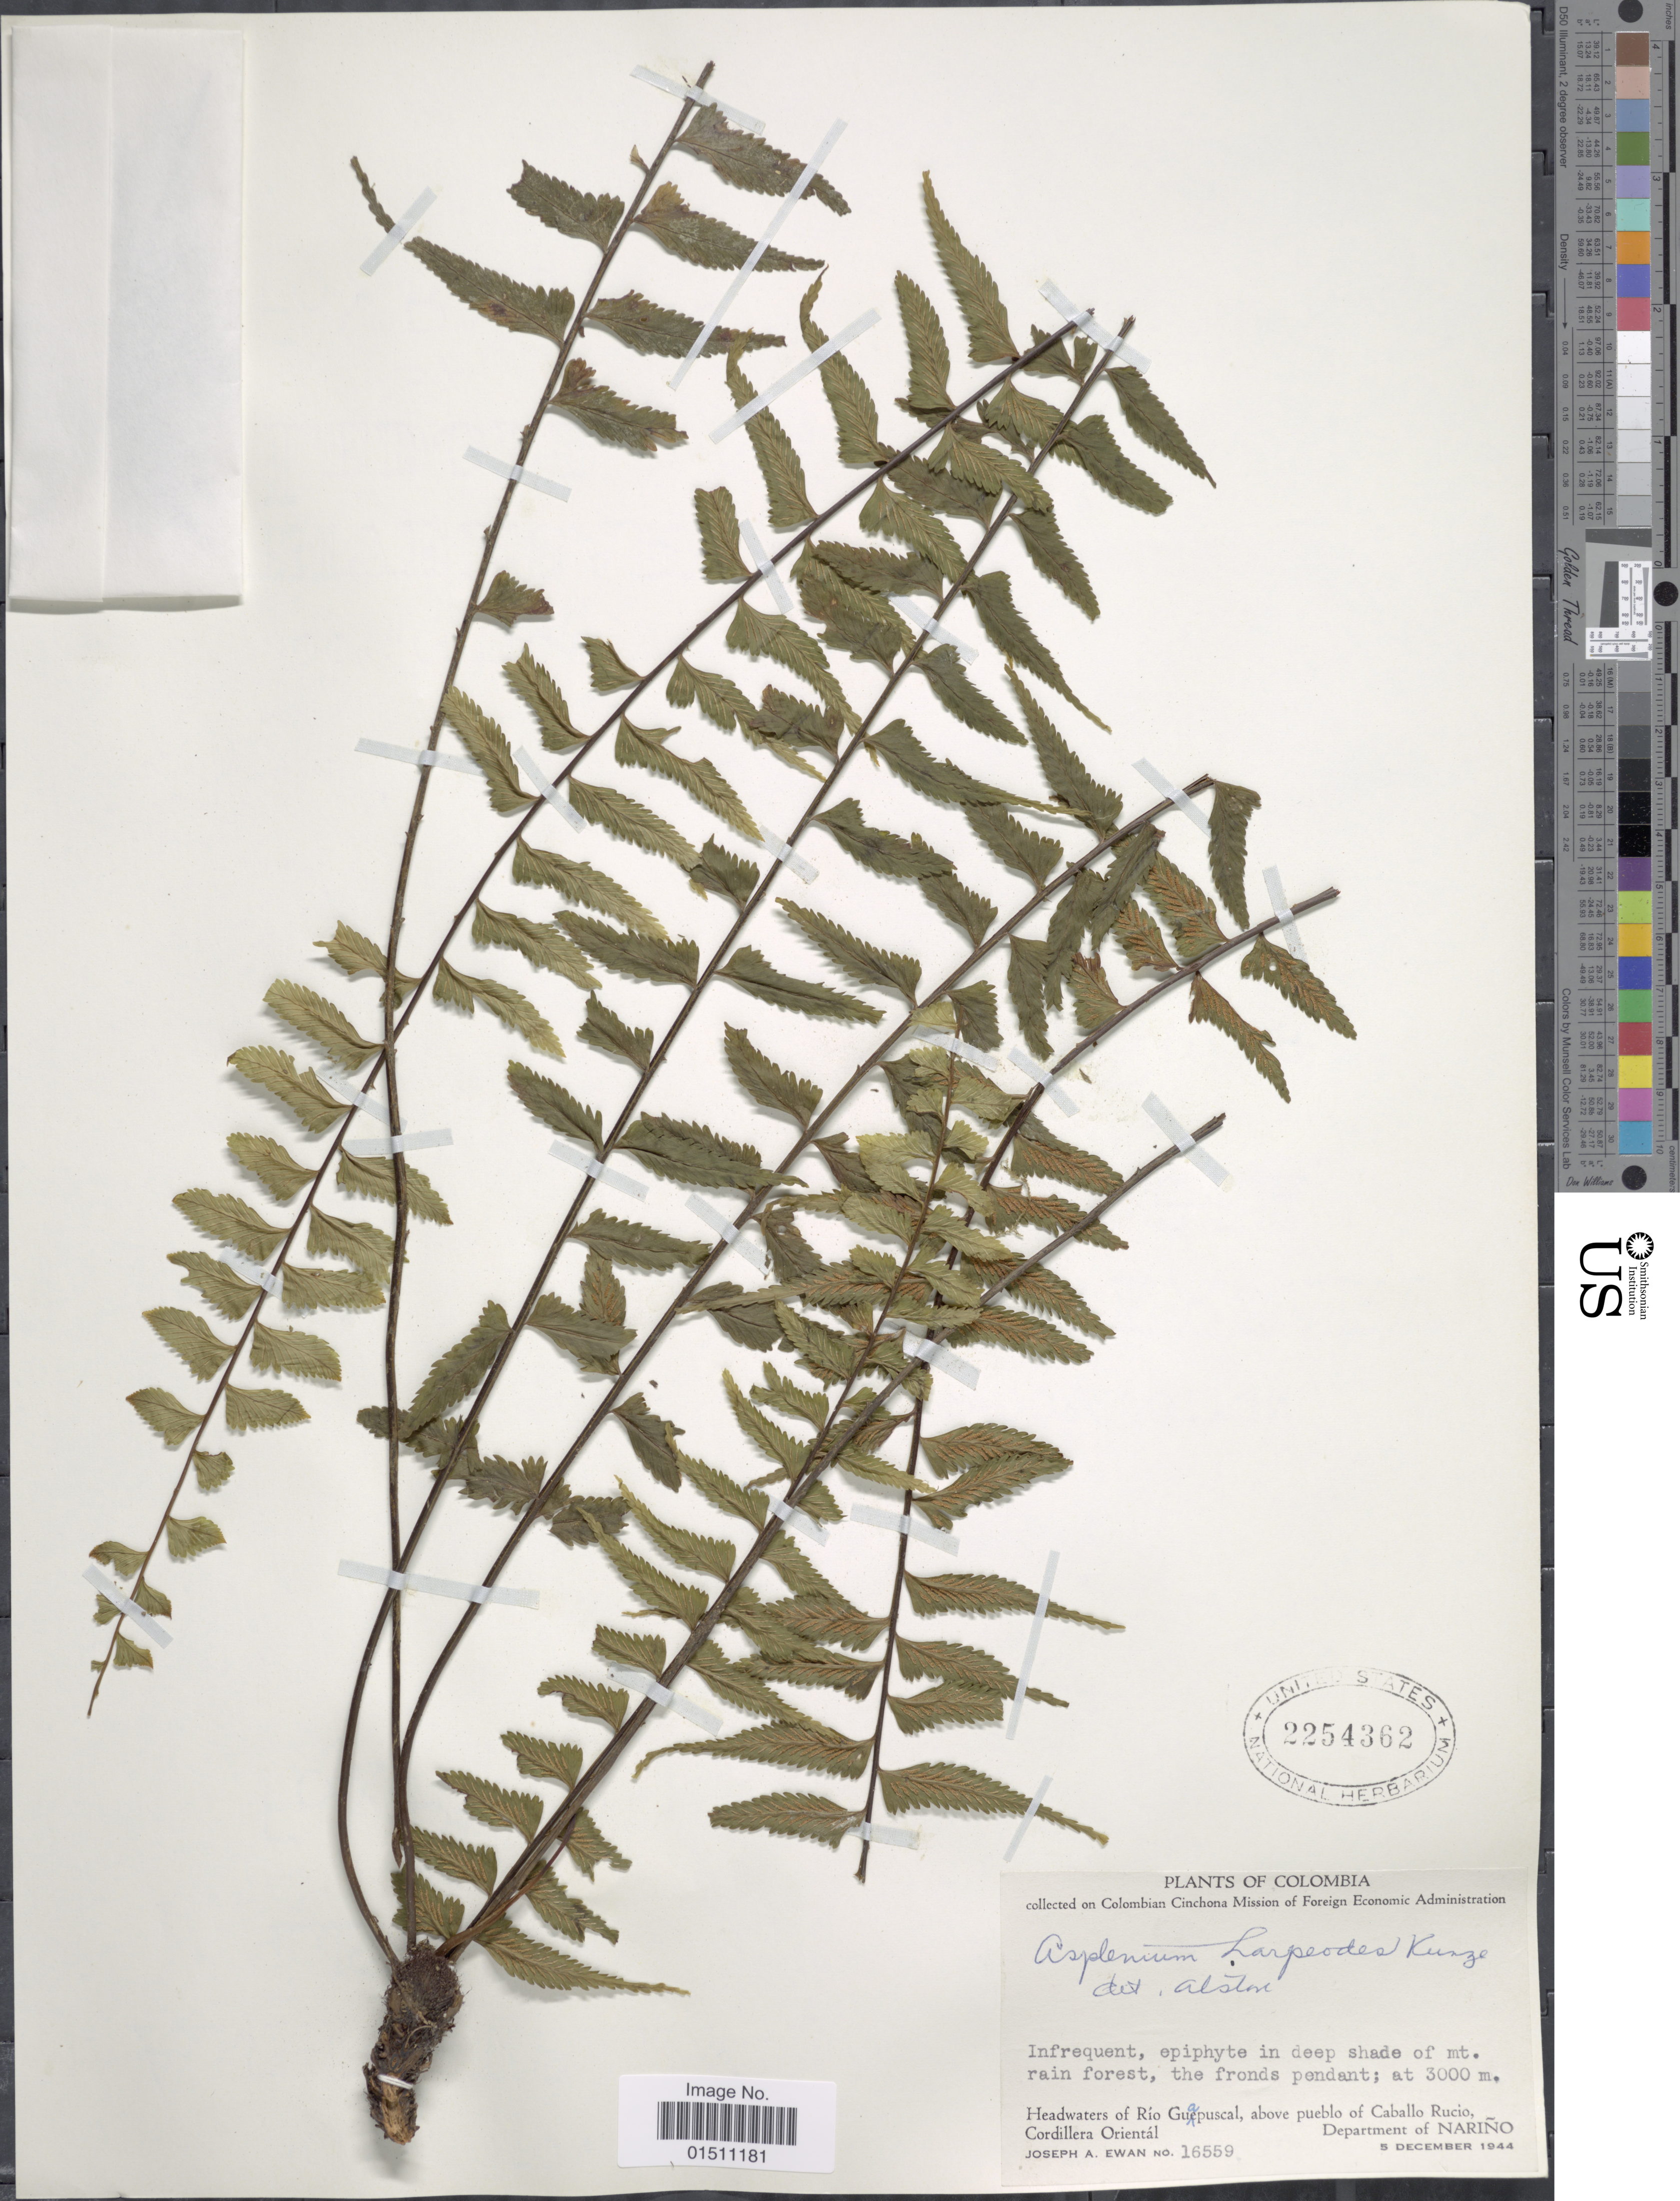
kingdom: Plantae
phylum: Tracheophyta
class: Polypodiopsida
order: Polypodiales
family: Aspleniaceae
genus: Asplenium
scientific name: Asplenium harpeodes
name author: Kunze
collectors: J. A. Ewan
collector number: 16559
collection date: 1944-12-05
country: Colombia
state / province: Nariño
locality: Colombia, Headwaters of Rio Guapuscal, above pueblo of Caballo Rucio, Cordillera.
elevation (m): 3000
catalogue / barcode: US 2254362